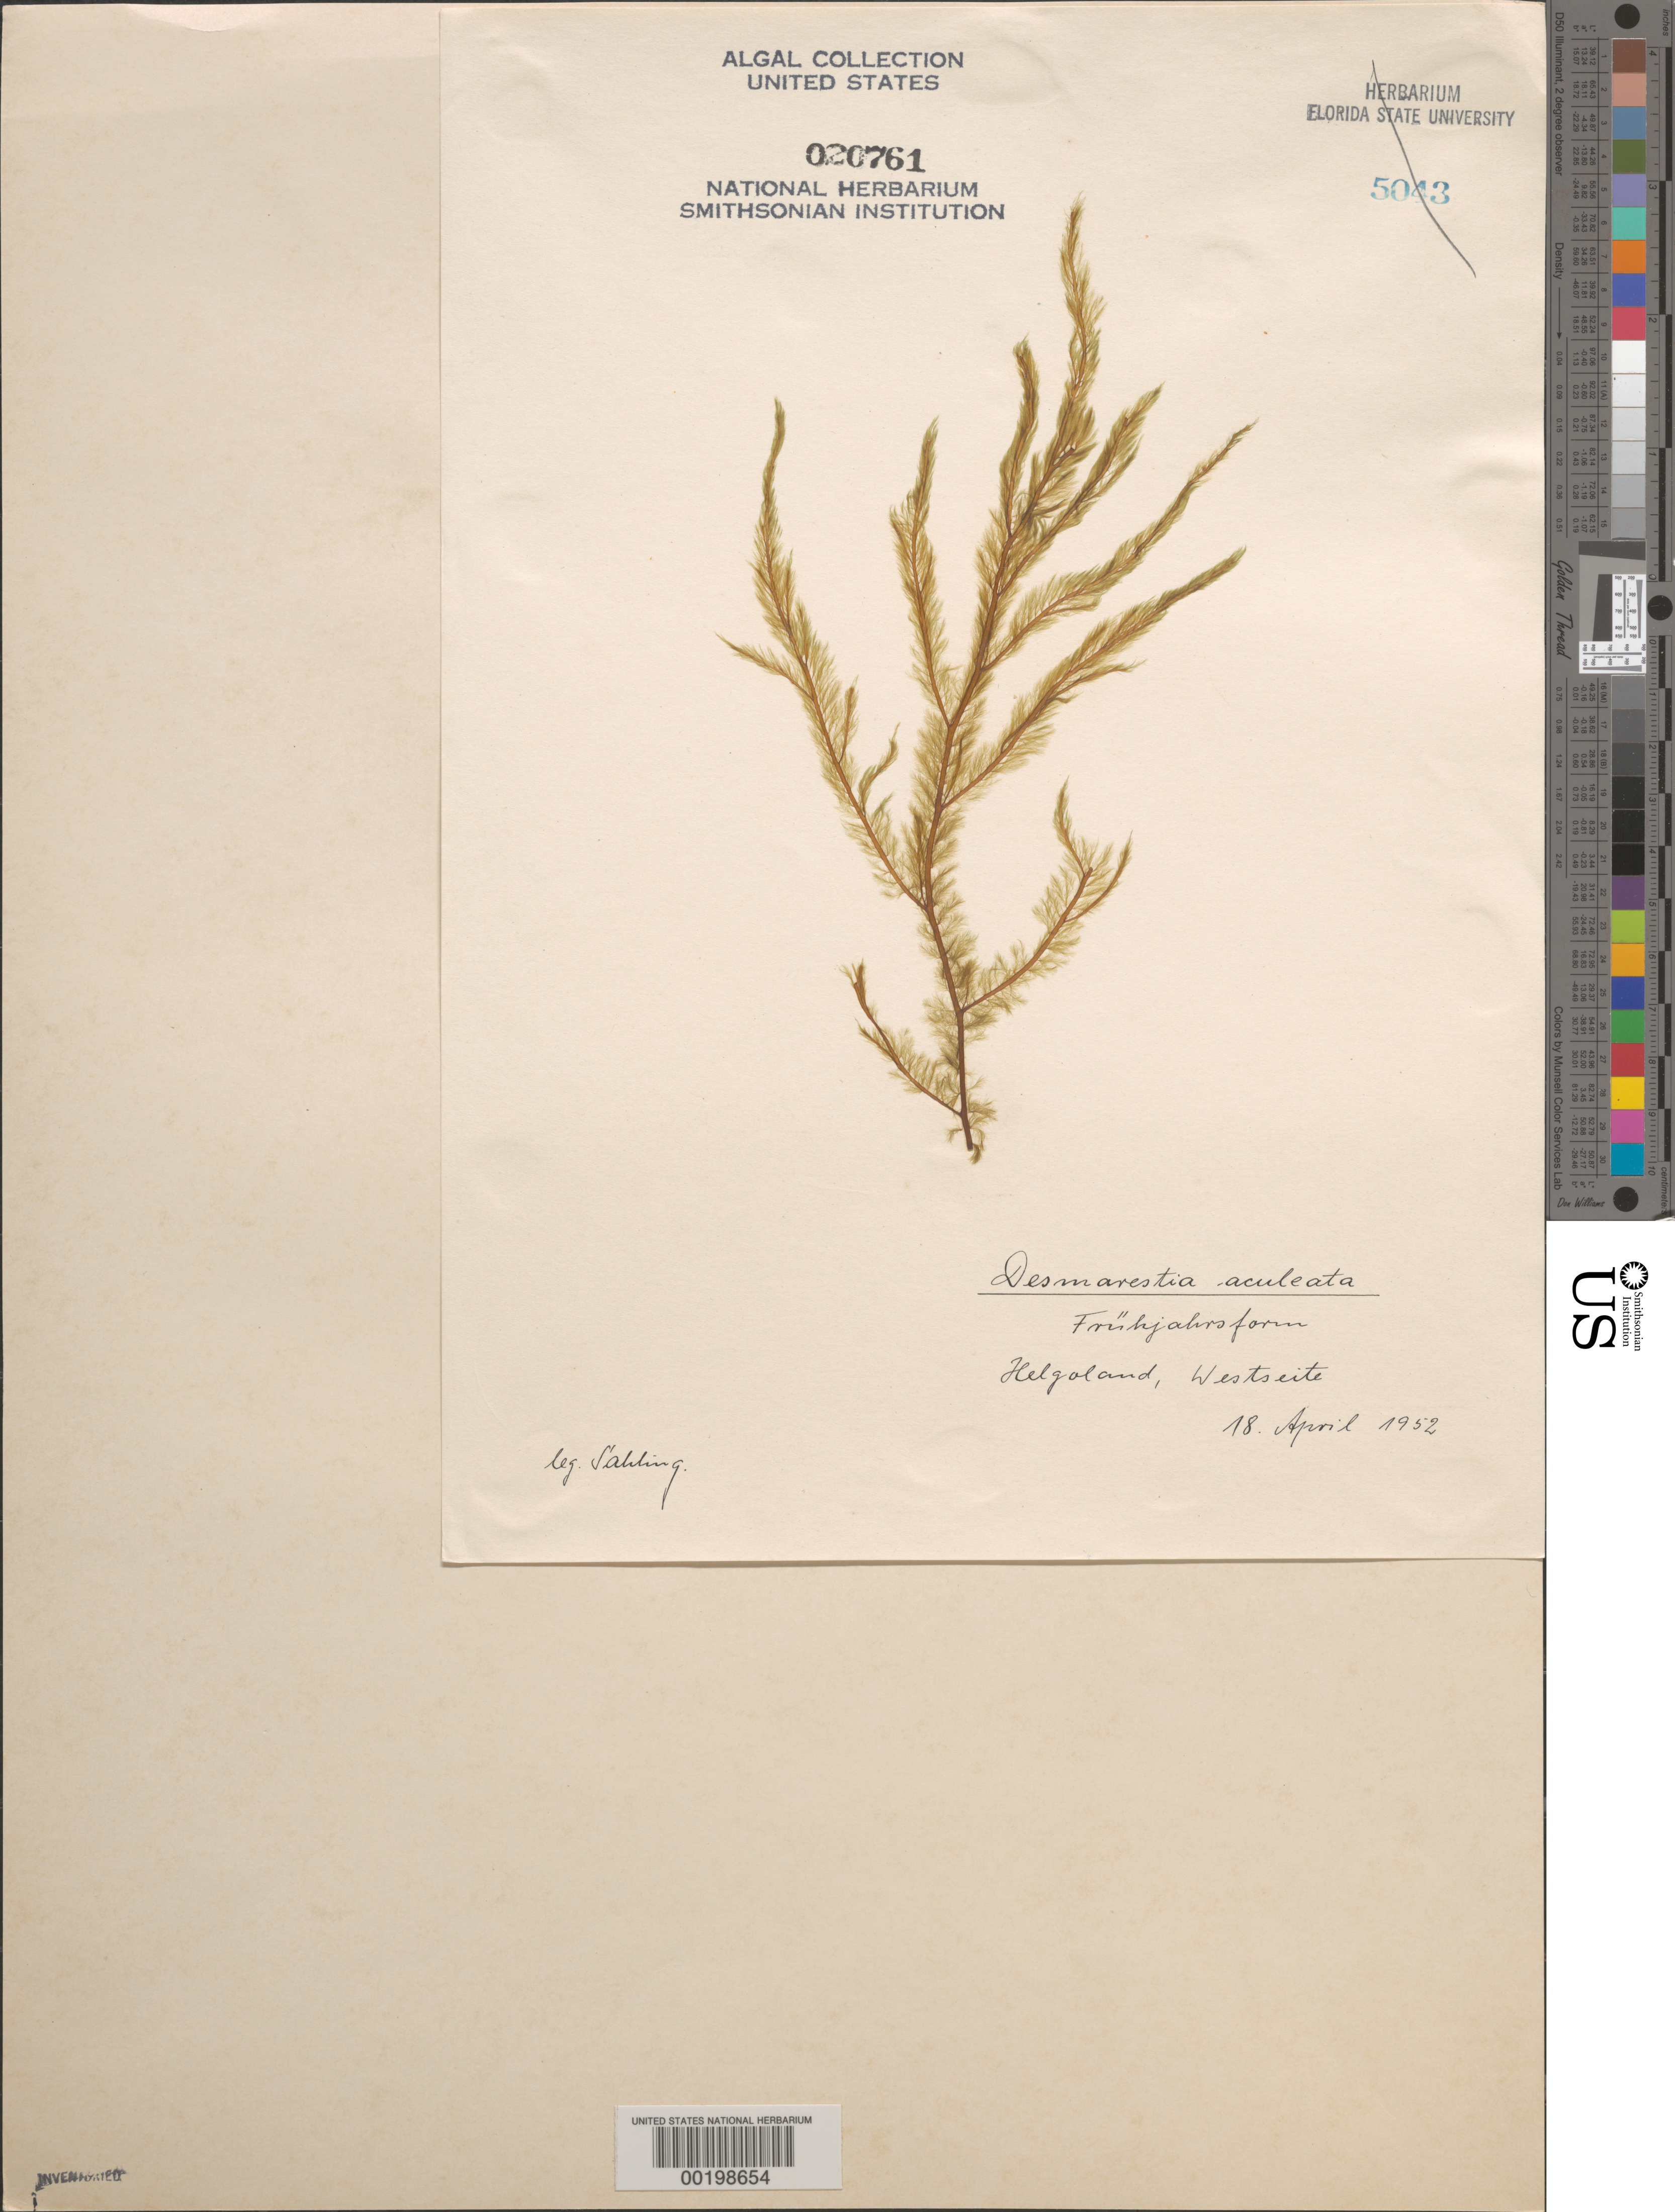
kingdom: Chromista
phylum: Ochrophyta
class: Phaeophyceae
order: Desmarestiales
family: Desmarestiaceae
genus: Desmarestia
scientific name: Desmarestia aculeata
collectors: -. Sahling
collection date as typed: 18 Apr 1952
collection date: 1952-04-18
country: Germany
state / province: Schleswig-Holstein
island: Helgoland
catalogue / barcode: US 20761